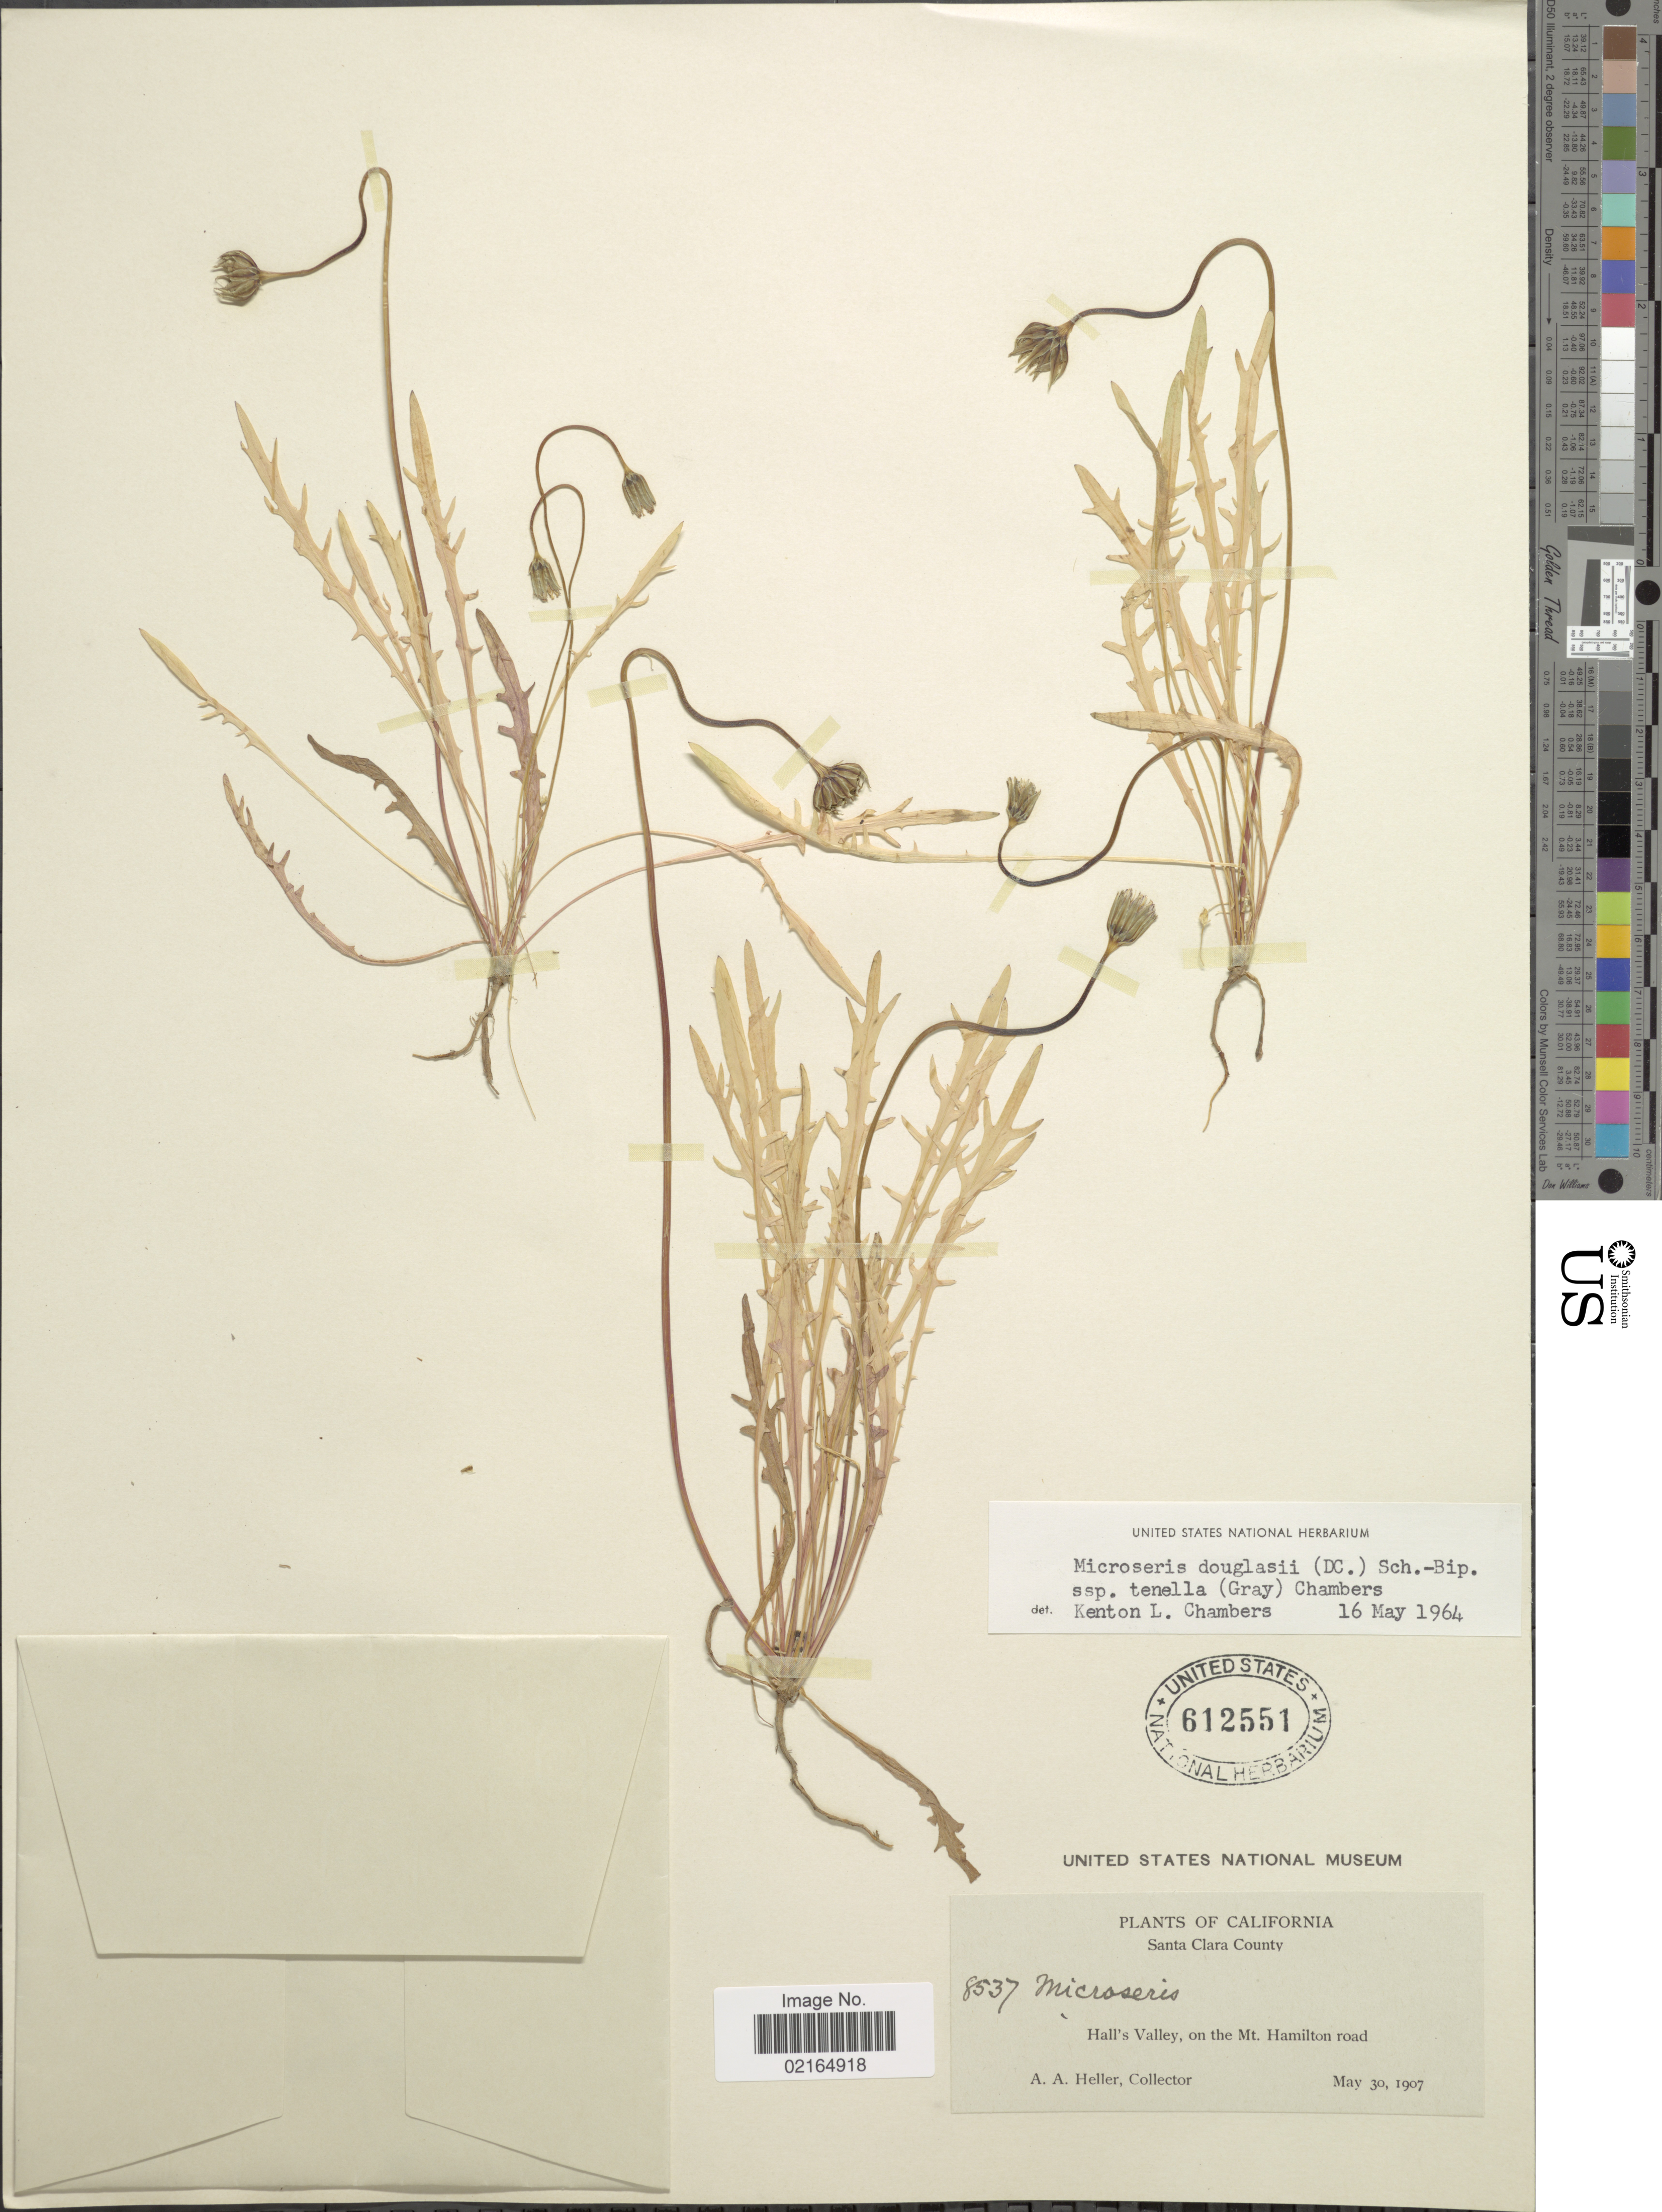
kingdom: Plantae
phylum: Tracheophyta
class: Magnoliopsida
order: Asterales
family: Asteraceae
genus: Microseris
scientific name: Microseris douglasii subsp. tenella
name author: (A. Gray) K.L. Chambers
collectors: A. A. Heller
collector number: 8537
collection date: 1907-05-30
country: United States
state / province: California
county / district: Santa Clara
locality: Santa Clara County, Hall's Valley, on the Mt. Hamilton road.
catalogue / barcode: US 612551